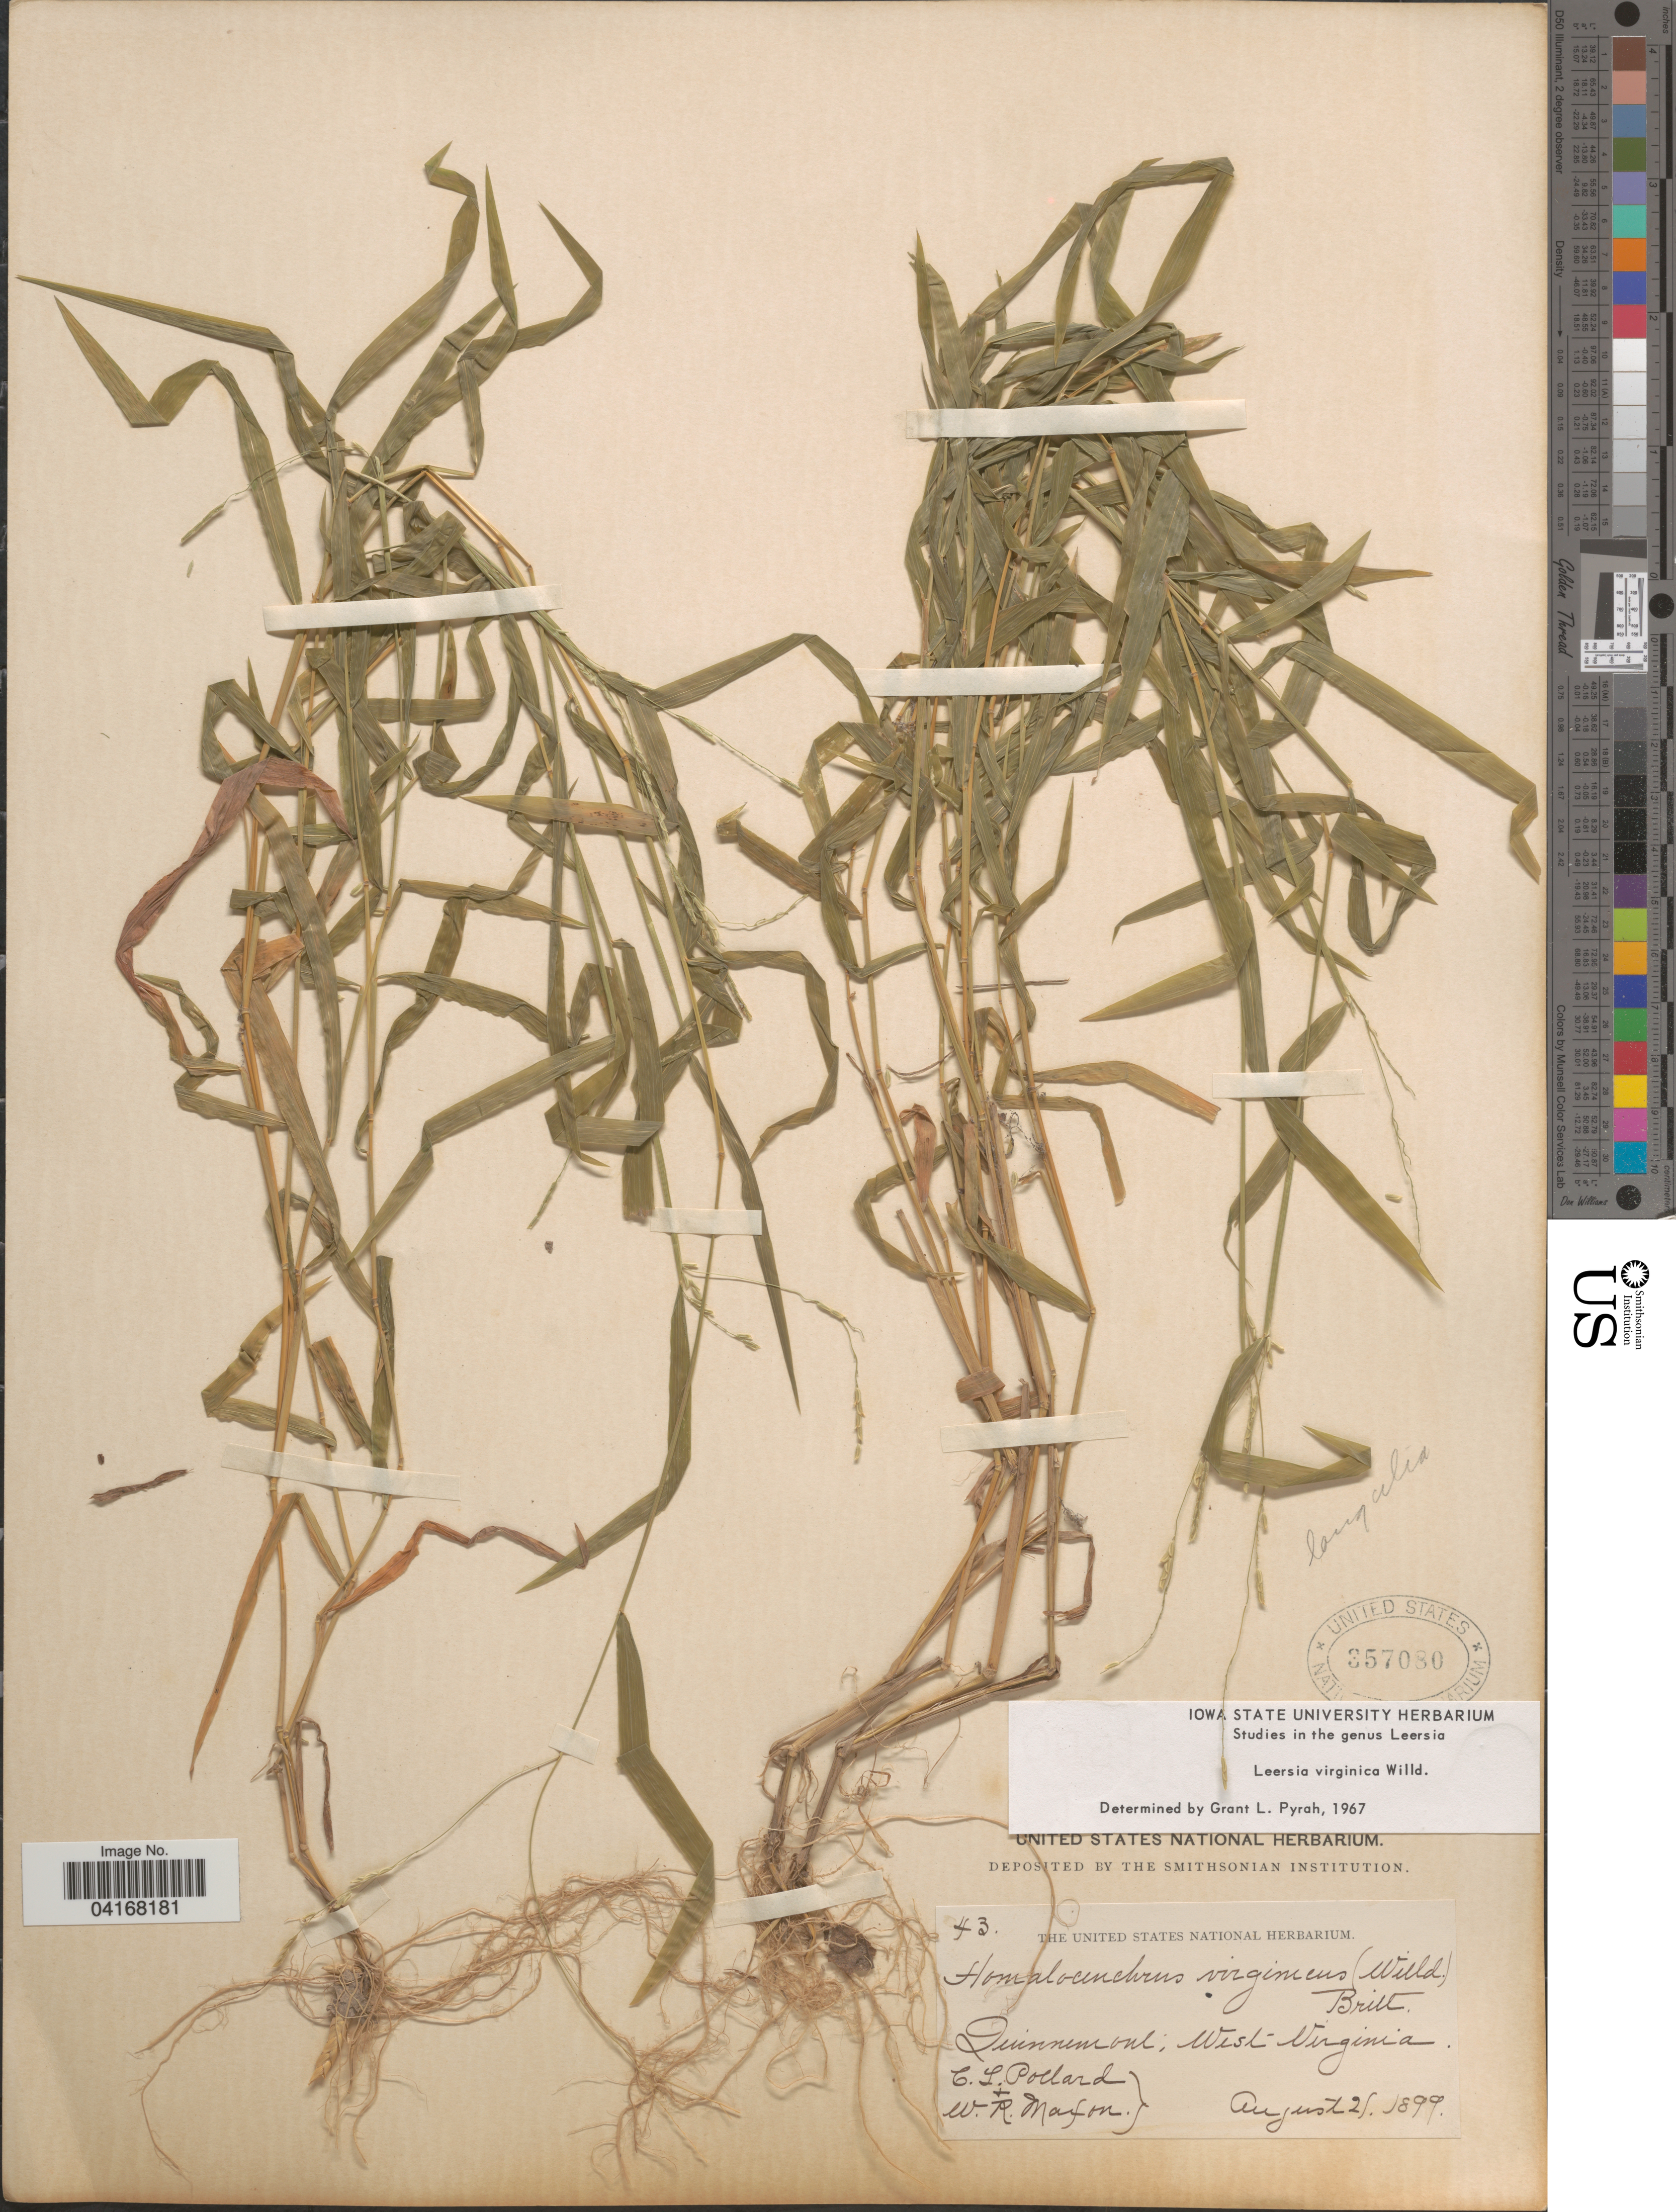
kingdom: Plantae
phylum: Tracheophyta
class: Liliopsida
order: Poales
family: Poaceae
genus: Leersia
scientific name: Leersia virginica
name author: Willd.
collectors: C. L. Pollard & W. R. Maxon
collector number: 43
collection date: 1899-08-21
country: United States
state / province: West Virginia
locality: Quinnimont.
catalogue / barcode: US 357080